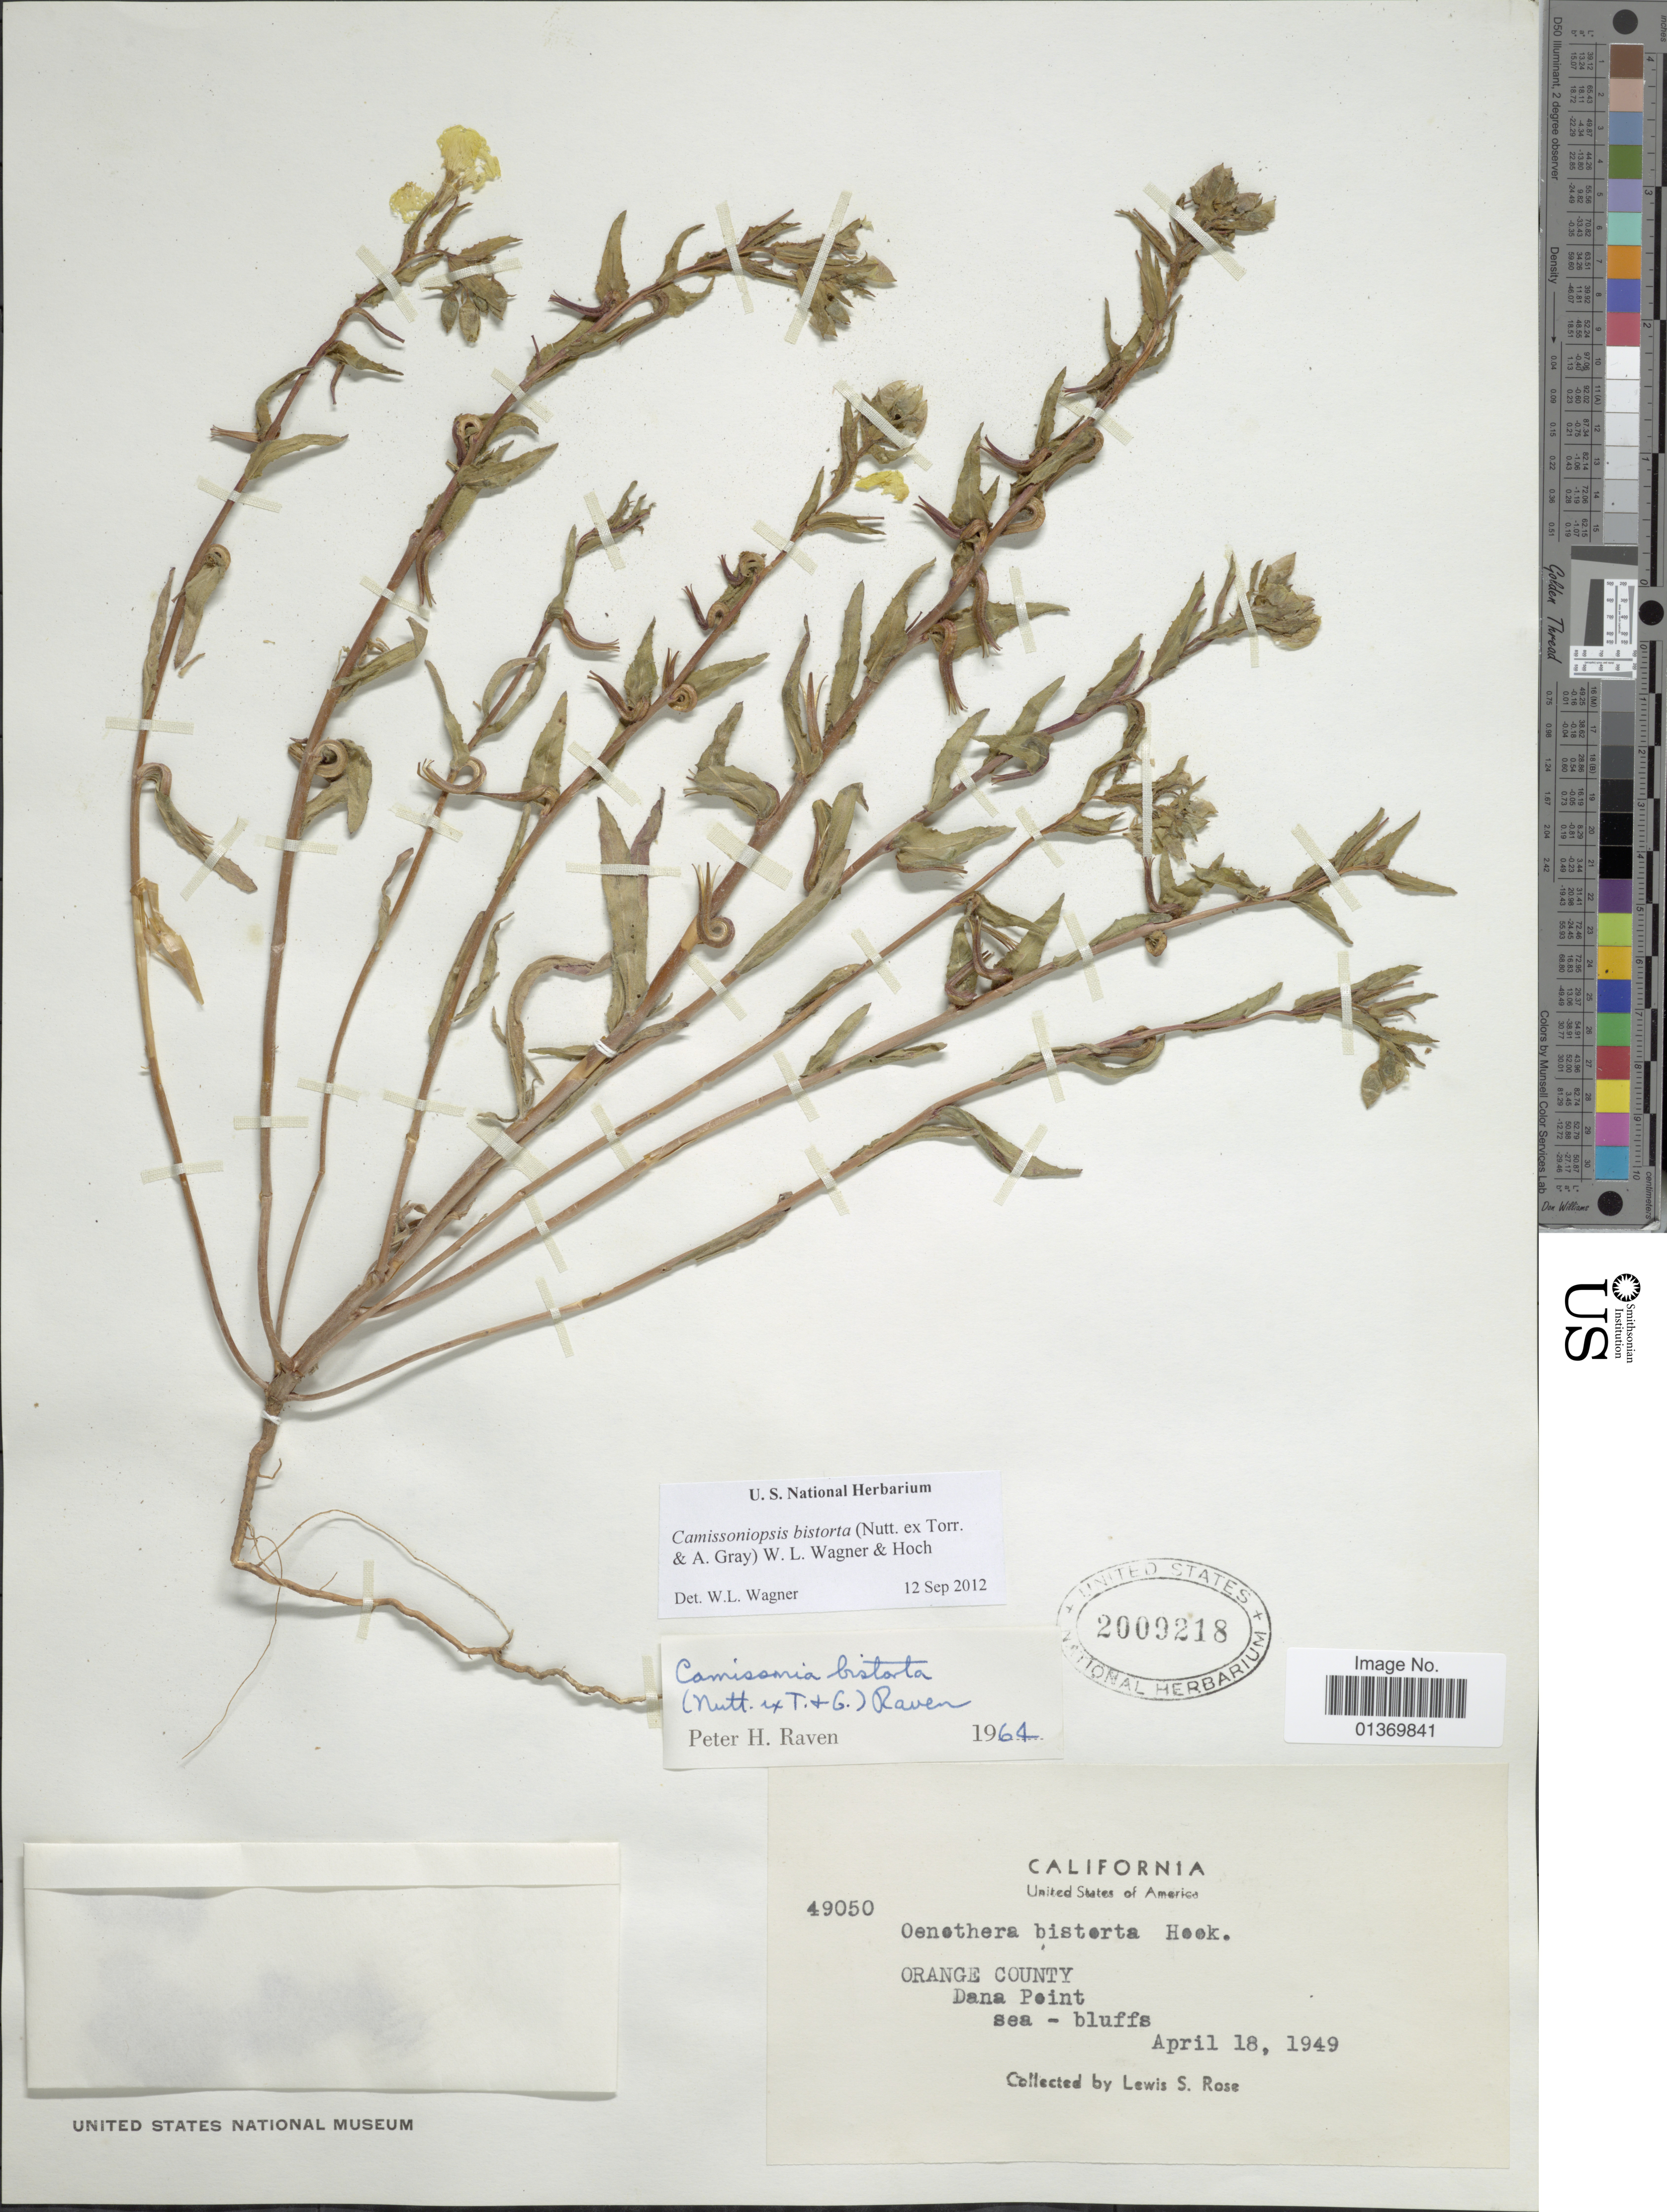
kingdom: Plantae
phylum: Tracheophyta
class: Magnoliopsida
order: Myrtales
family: Onagraceae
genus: Camissoniopsis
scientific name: Camissoniopsis bistorta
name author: (Nutt. ex Torr. & A. Gray) W.L. Wagner & Hoch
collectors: L. S. Rose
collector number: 49050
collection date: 1949-04-18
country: United States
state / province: California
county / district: Orange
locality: Orange County, Dana Point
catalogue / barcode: US 2009218